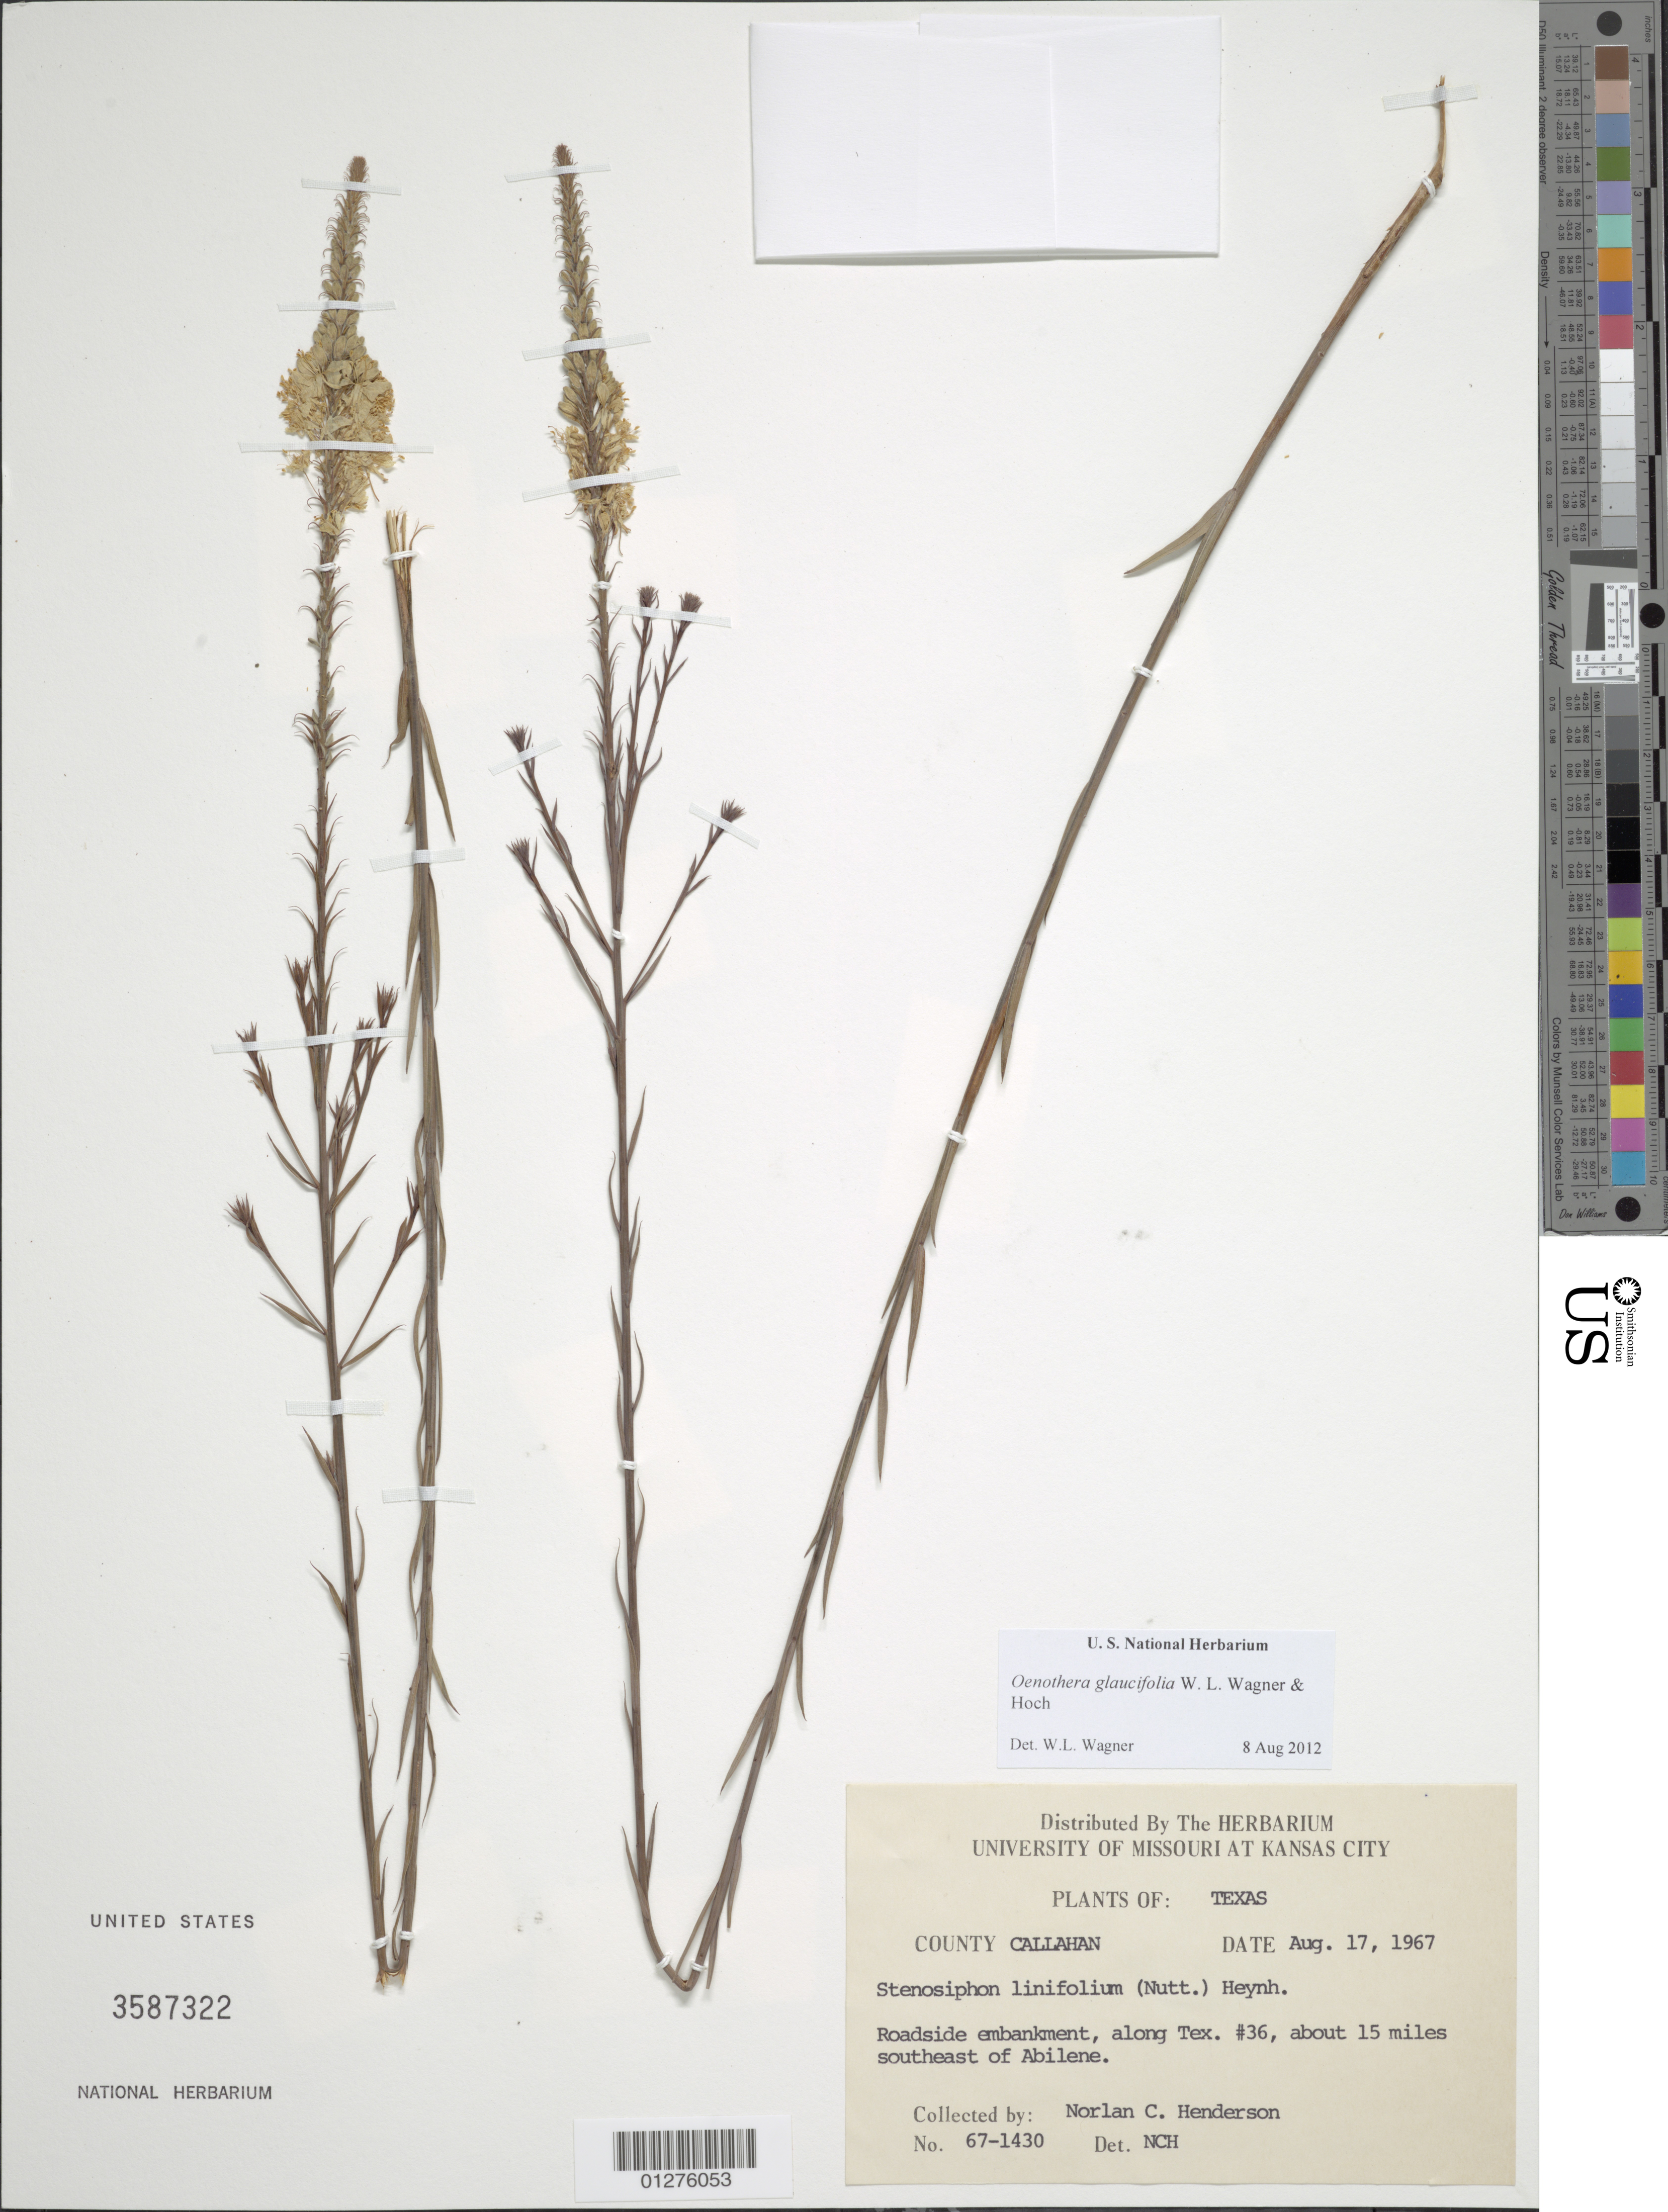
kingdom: Plantae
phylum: Tracheophyta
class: Magnoliopsida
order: Myrtales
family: Onagraceae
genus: Oenothera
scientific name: Oenothera glaucifolia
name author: W.L. Wagner & Hoch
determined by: Wagner, W. L., (BOT), Smithsonian Institution - National Museum of Natural History (UNITED STATES)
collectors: N. C. Henderson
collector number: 67-1430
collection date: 1967-08-17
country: United States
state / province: Texas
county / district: Callahan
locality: Along Tex. # 36, about 15 miles southeast of Abilene.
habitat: Roadside embankment.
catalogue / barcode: US 3587322